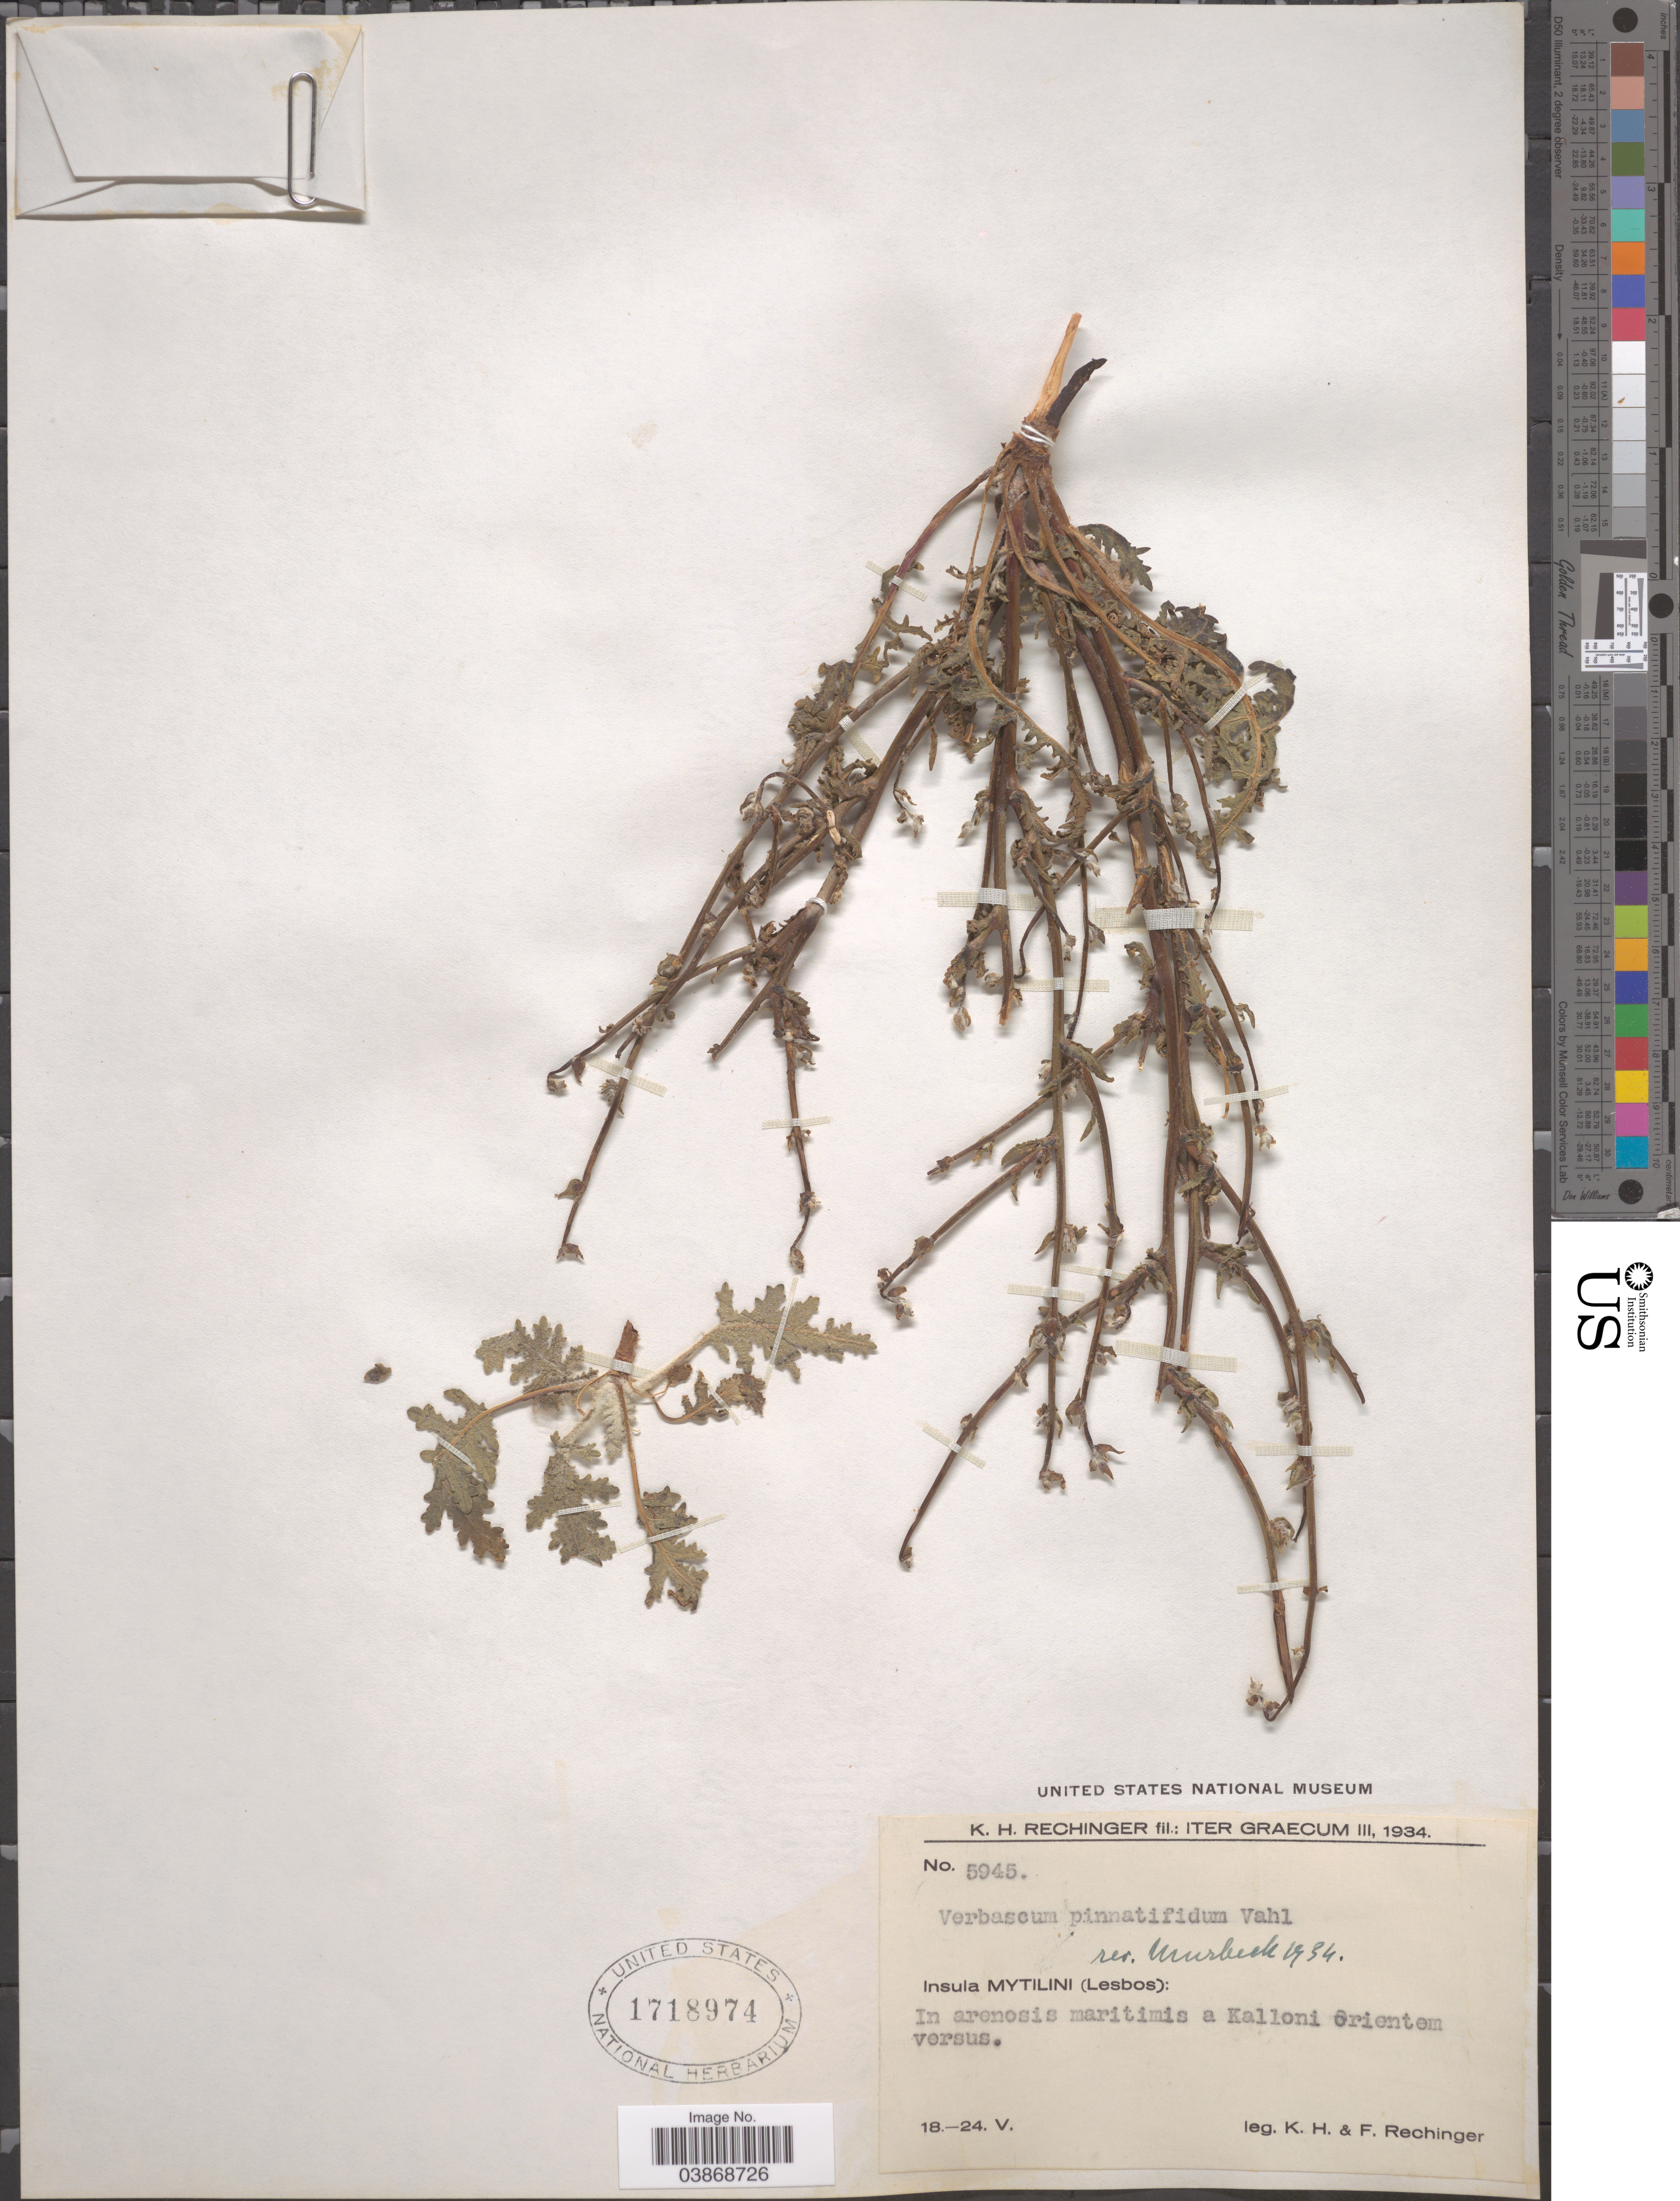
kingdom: Plantae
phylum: Tracheophyta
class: Magnoliopsida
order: Lamiales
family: Scrophulariaceae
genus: Verbascum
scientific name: Verbascum pinnatifidum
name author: Vahl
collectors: K. H. Rechinger & F. Rechinger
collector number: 5945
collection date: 1934-05-18/1934-05-24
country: Greece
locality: Iter Graecum. Insula Mytilini (Lesbos): In arenosis maritimis a Kalloni Orientem versus.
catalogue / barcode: US 1718974